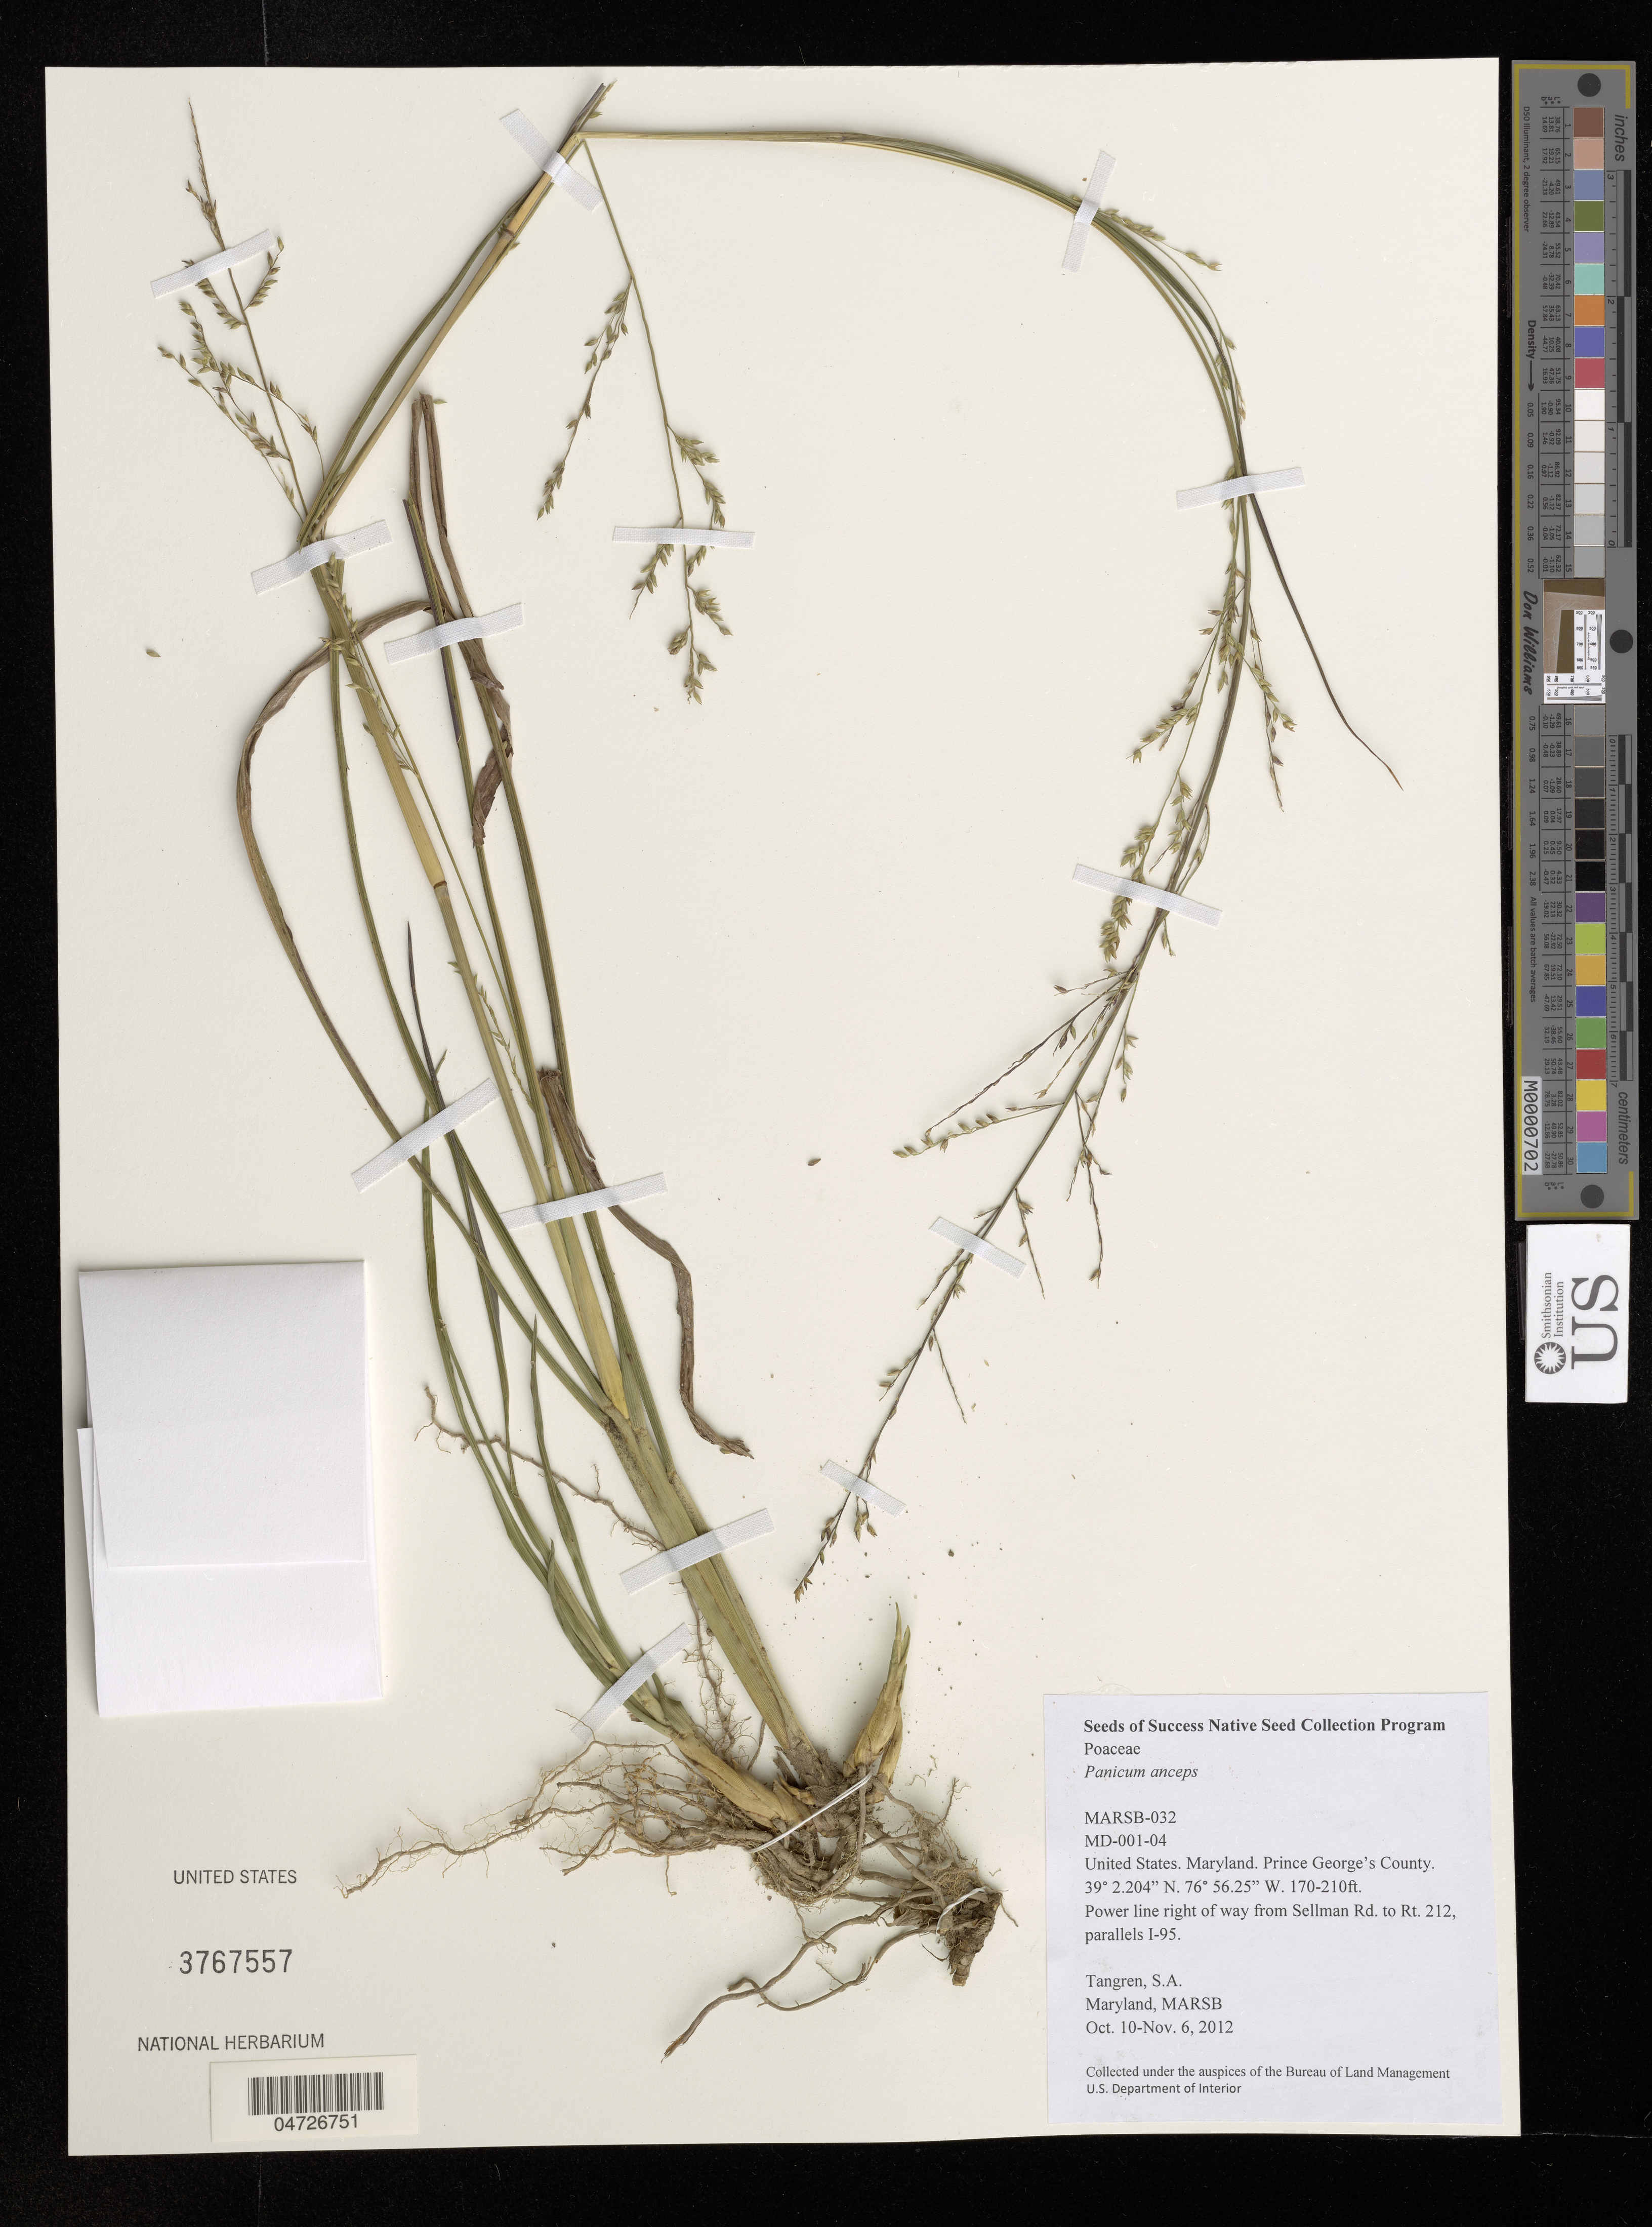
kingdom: Plantae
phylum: Tracheophyta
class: Liliopsida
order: Poales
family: Poaceae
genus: Panicum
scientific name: Panicum anceps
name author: Michx.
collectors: S. Tangren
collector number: MARSB-032?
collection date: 2012-10-10/2012-11-06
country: United States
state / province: Maryland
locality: Prince George's County. Power line right of way from Sellman Rd. to Rt. 212, parallels I-95.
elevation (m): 52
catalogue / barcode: US 3767557